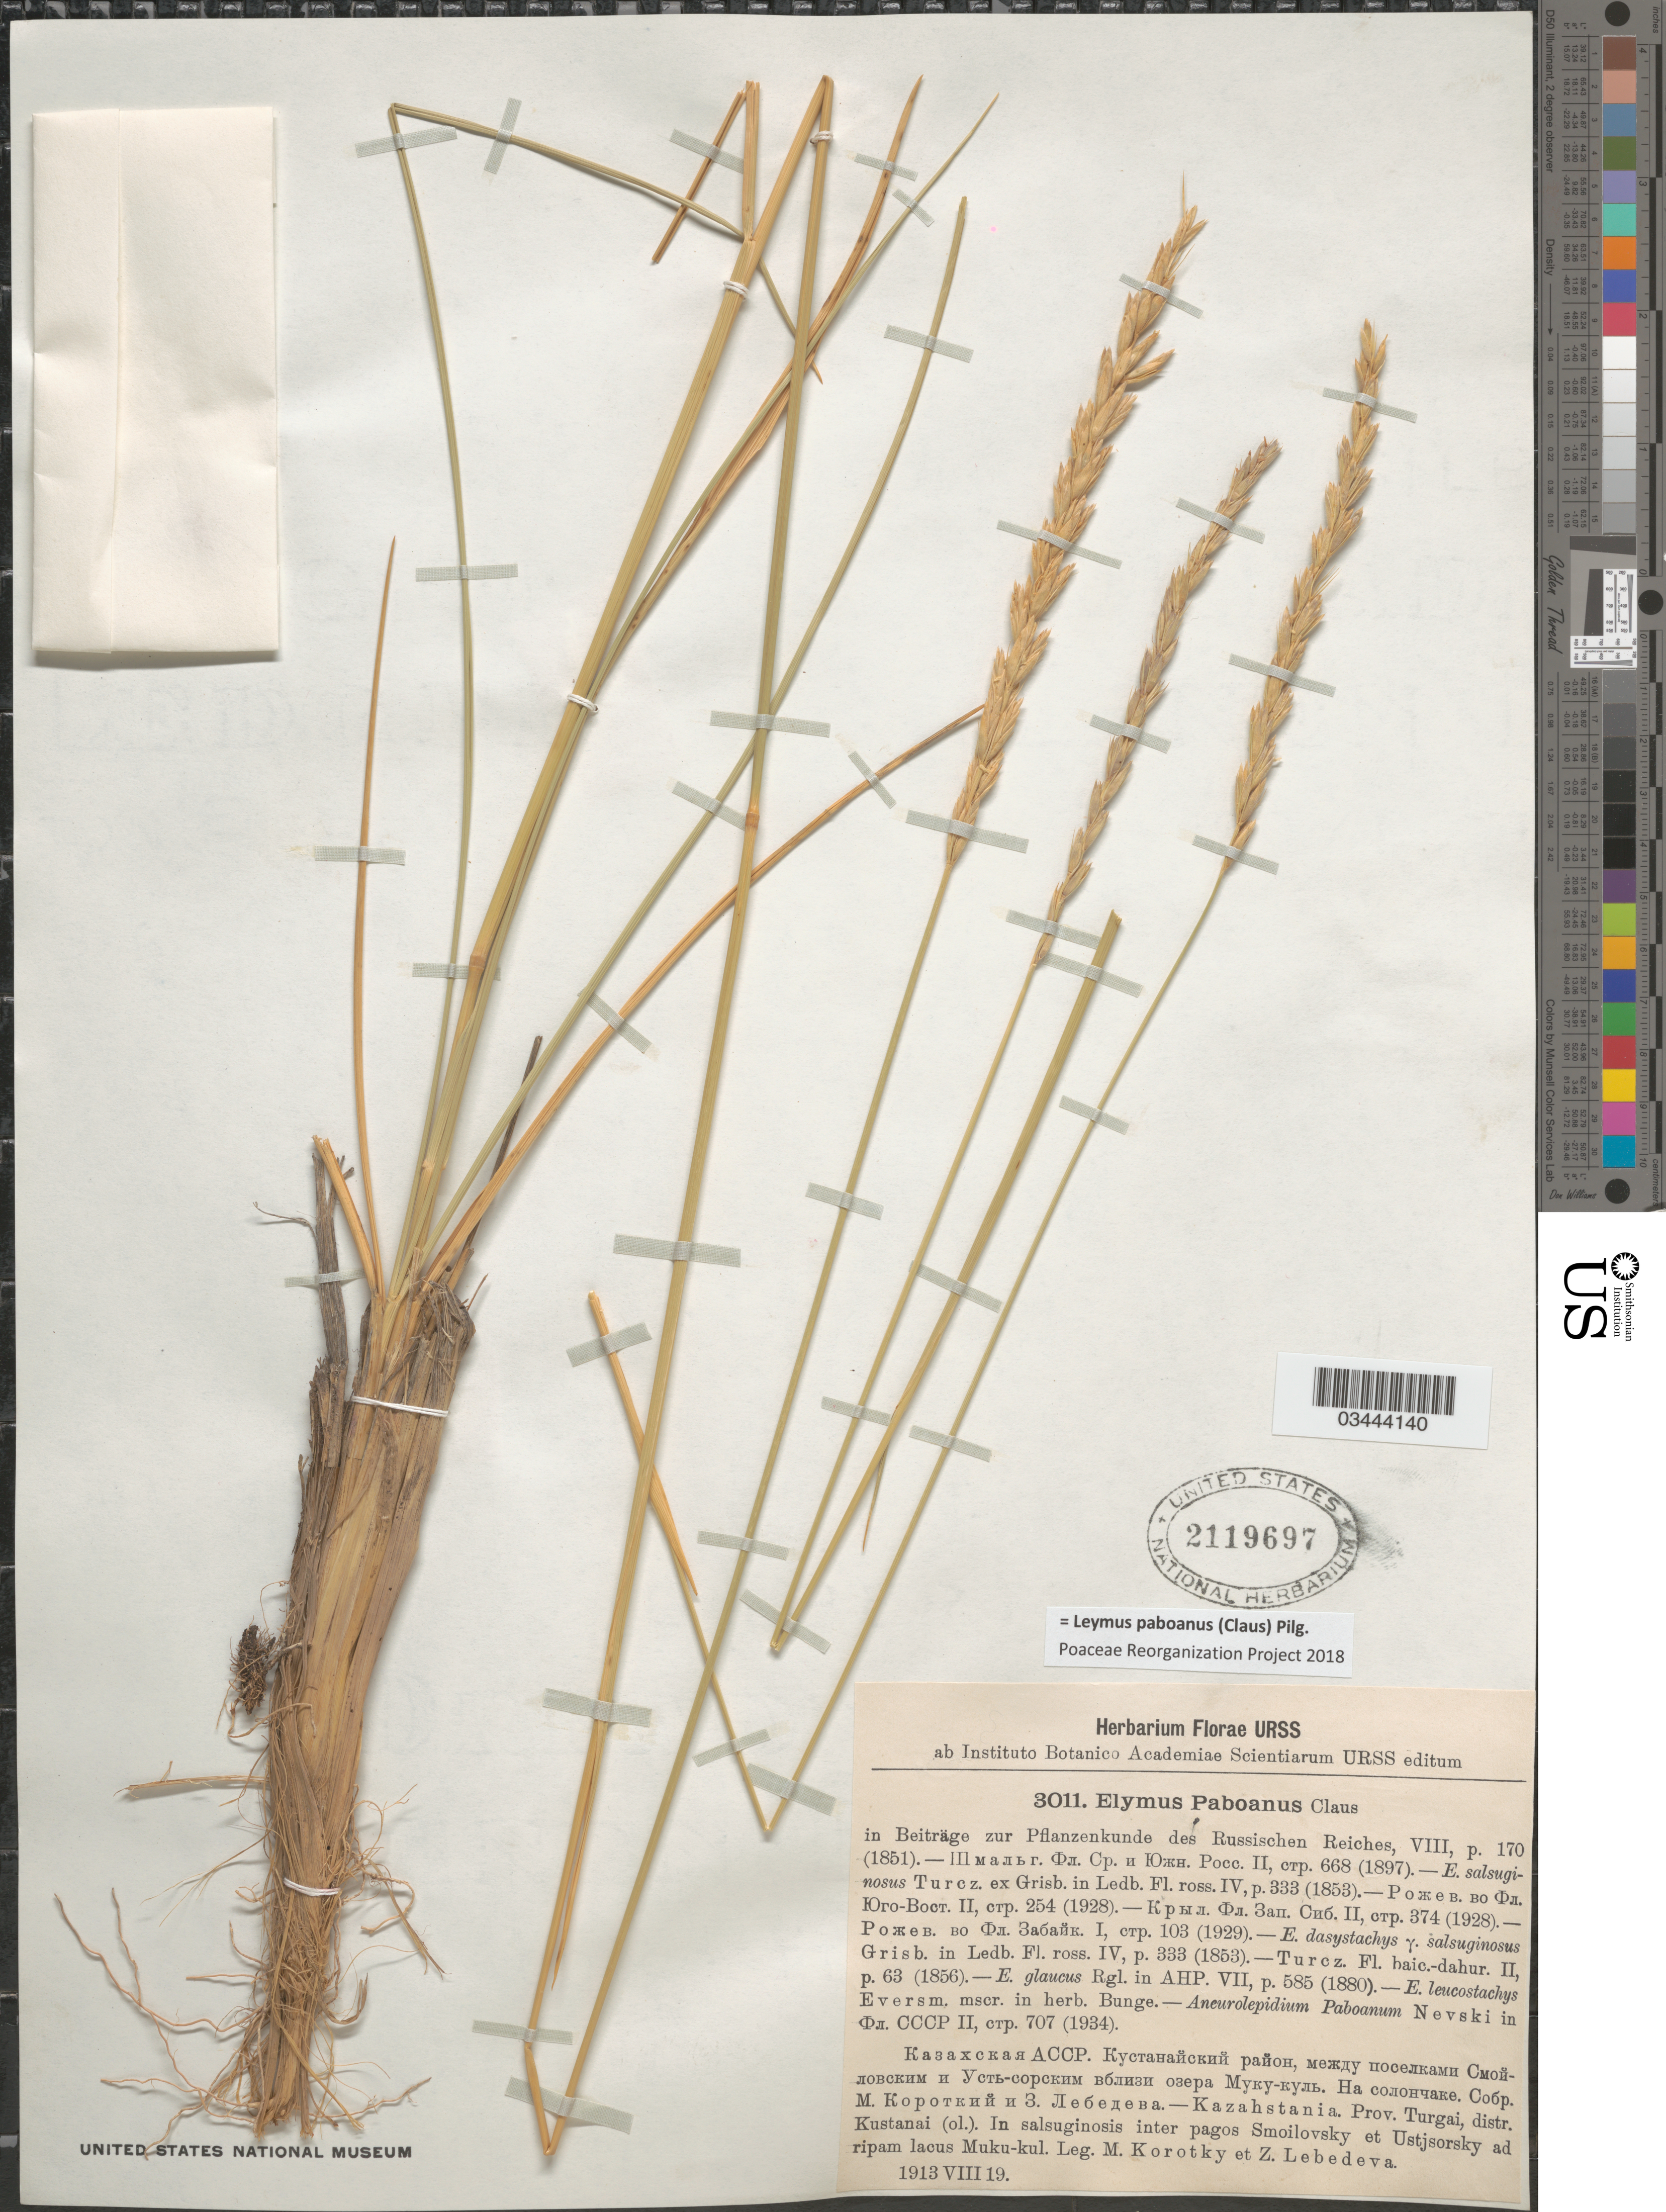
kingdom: Plantae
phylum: Tracheophyta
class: Liliopsida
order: Poales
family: Poaceae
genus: Leymus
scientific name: Leymus paboanus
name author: (Claus) Pilg.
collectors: M. Korotky & Z. Lebedeva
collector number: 3011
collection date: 1913-08-19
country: Kazakhstan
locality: Kazahstania. Prov. Turgai, distr. Kustanai (ol.). In salsuginosis inter pagos Smoilovsky et Ustjsorsky ad ripam lacus Maku-kul.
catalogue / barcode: US 2119697